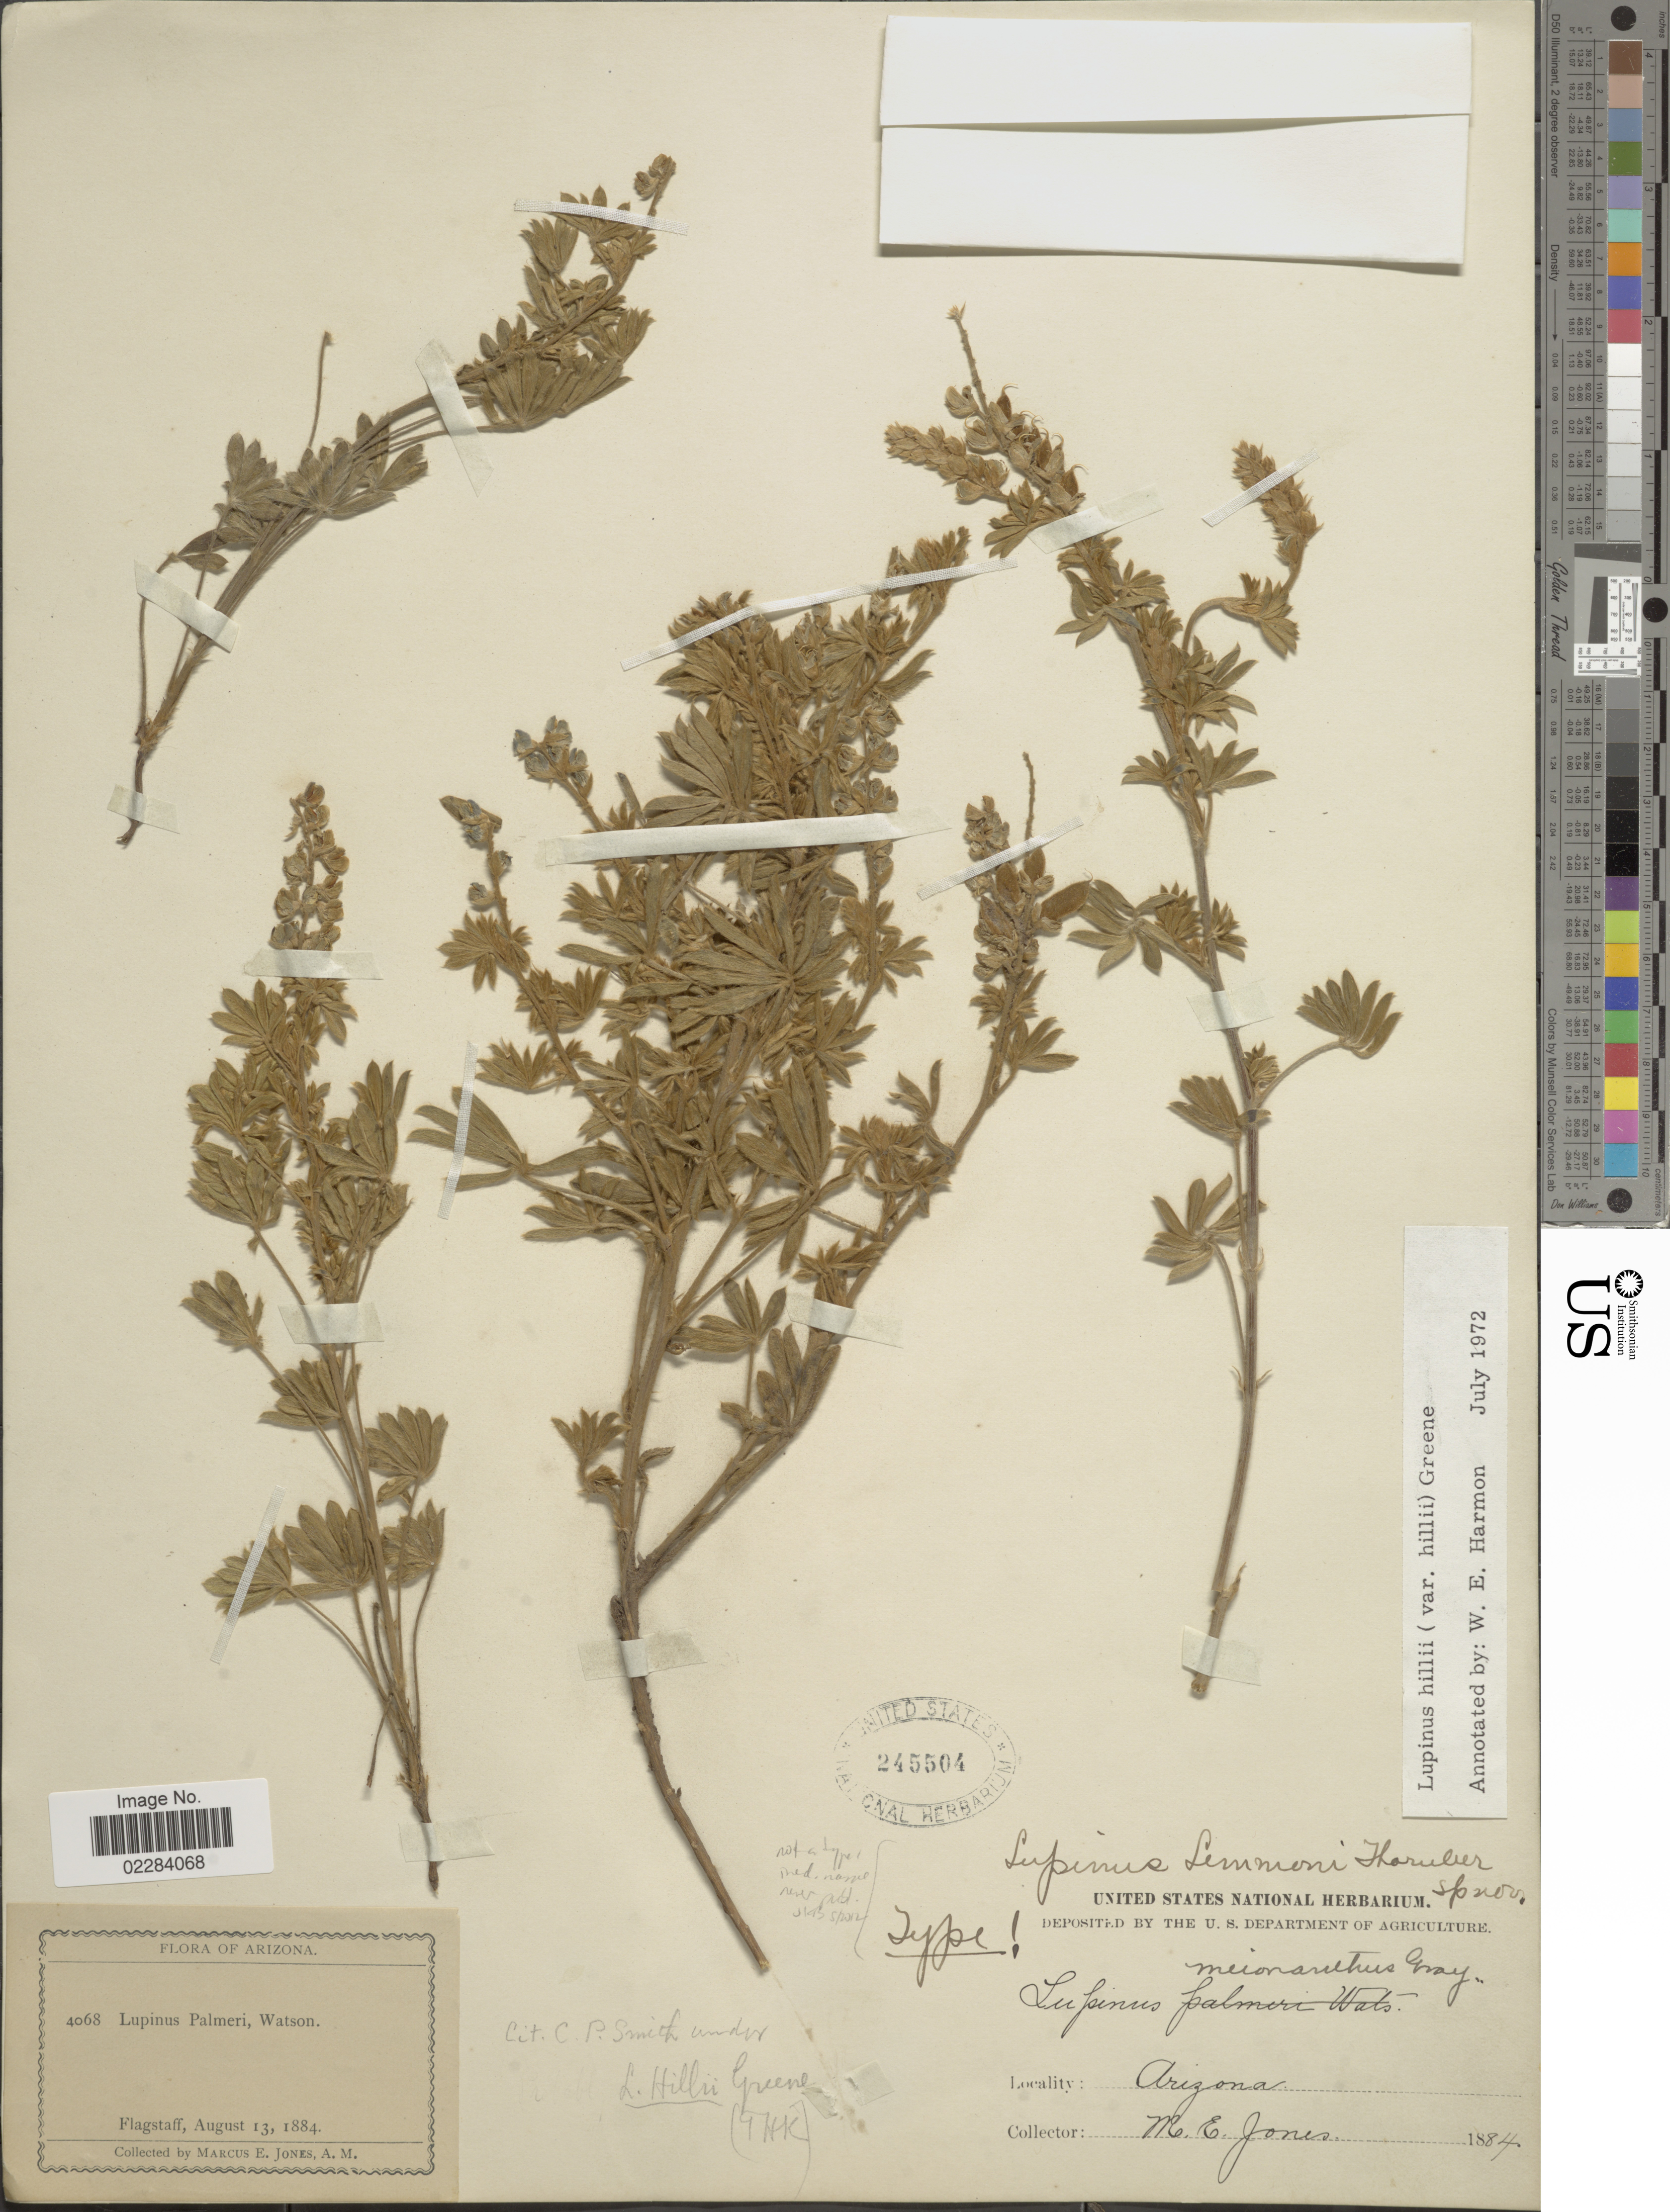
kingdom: Plantae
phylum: Tracheophyta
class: Magnoliopsida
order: Fabales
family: Fabaceae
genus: Lupinus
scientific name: Lupinus hillii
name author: Greene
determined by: Harmon, William E.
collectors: M. E. Jones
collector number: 4068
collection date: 1884-08-13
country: United States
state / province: Arizona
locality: Flagstaff.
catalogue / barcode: US 245504